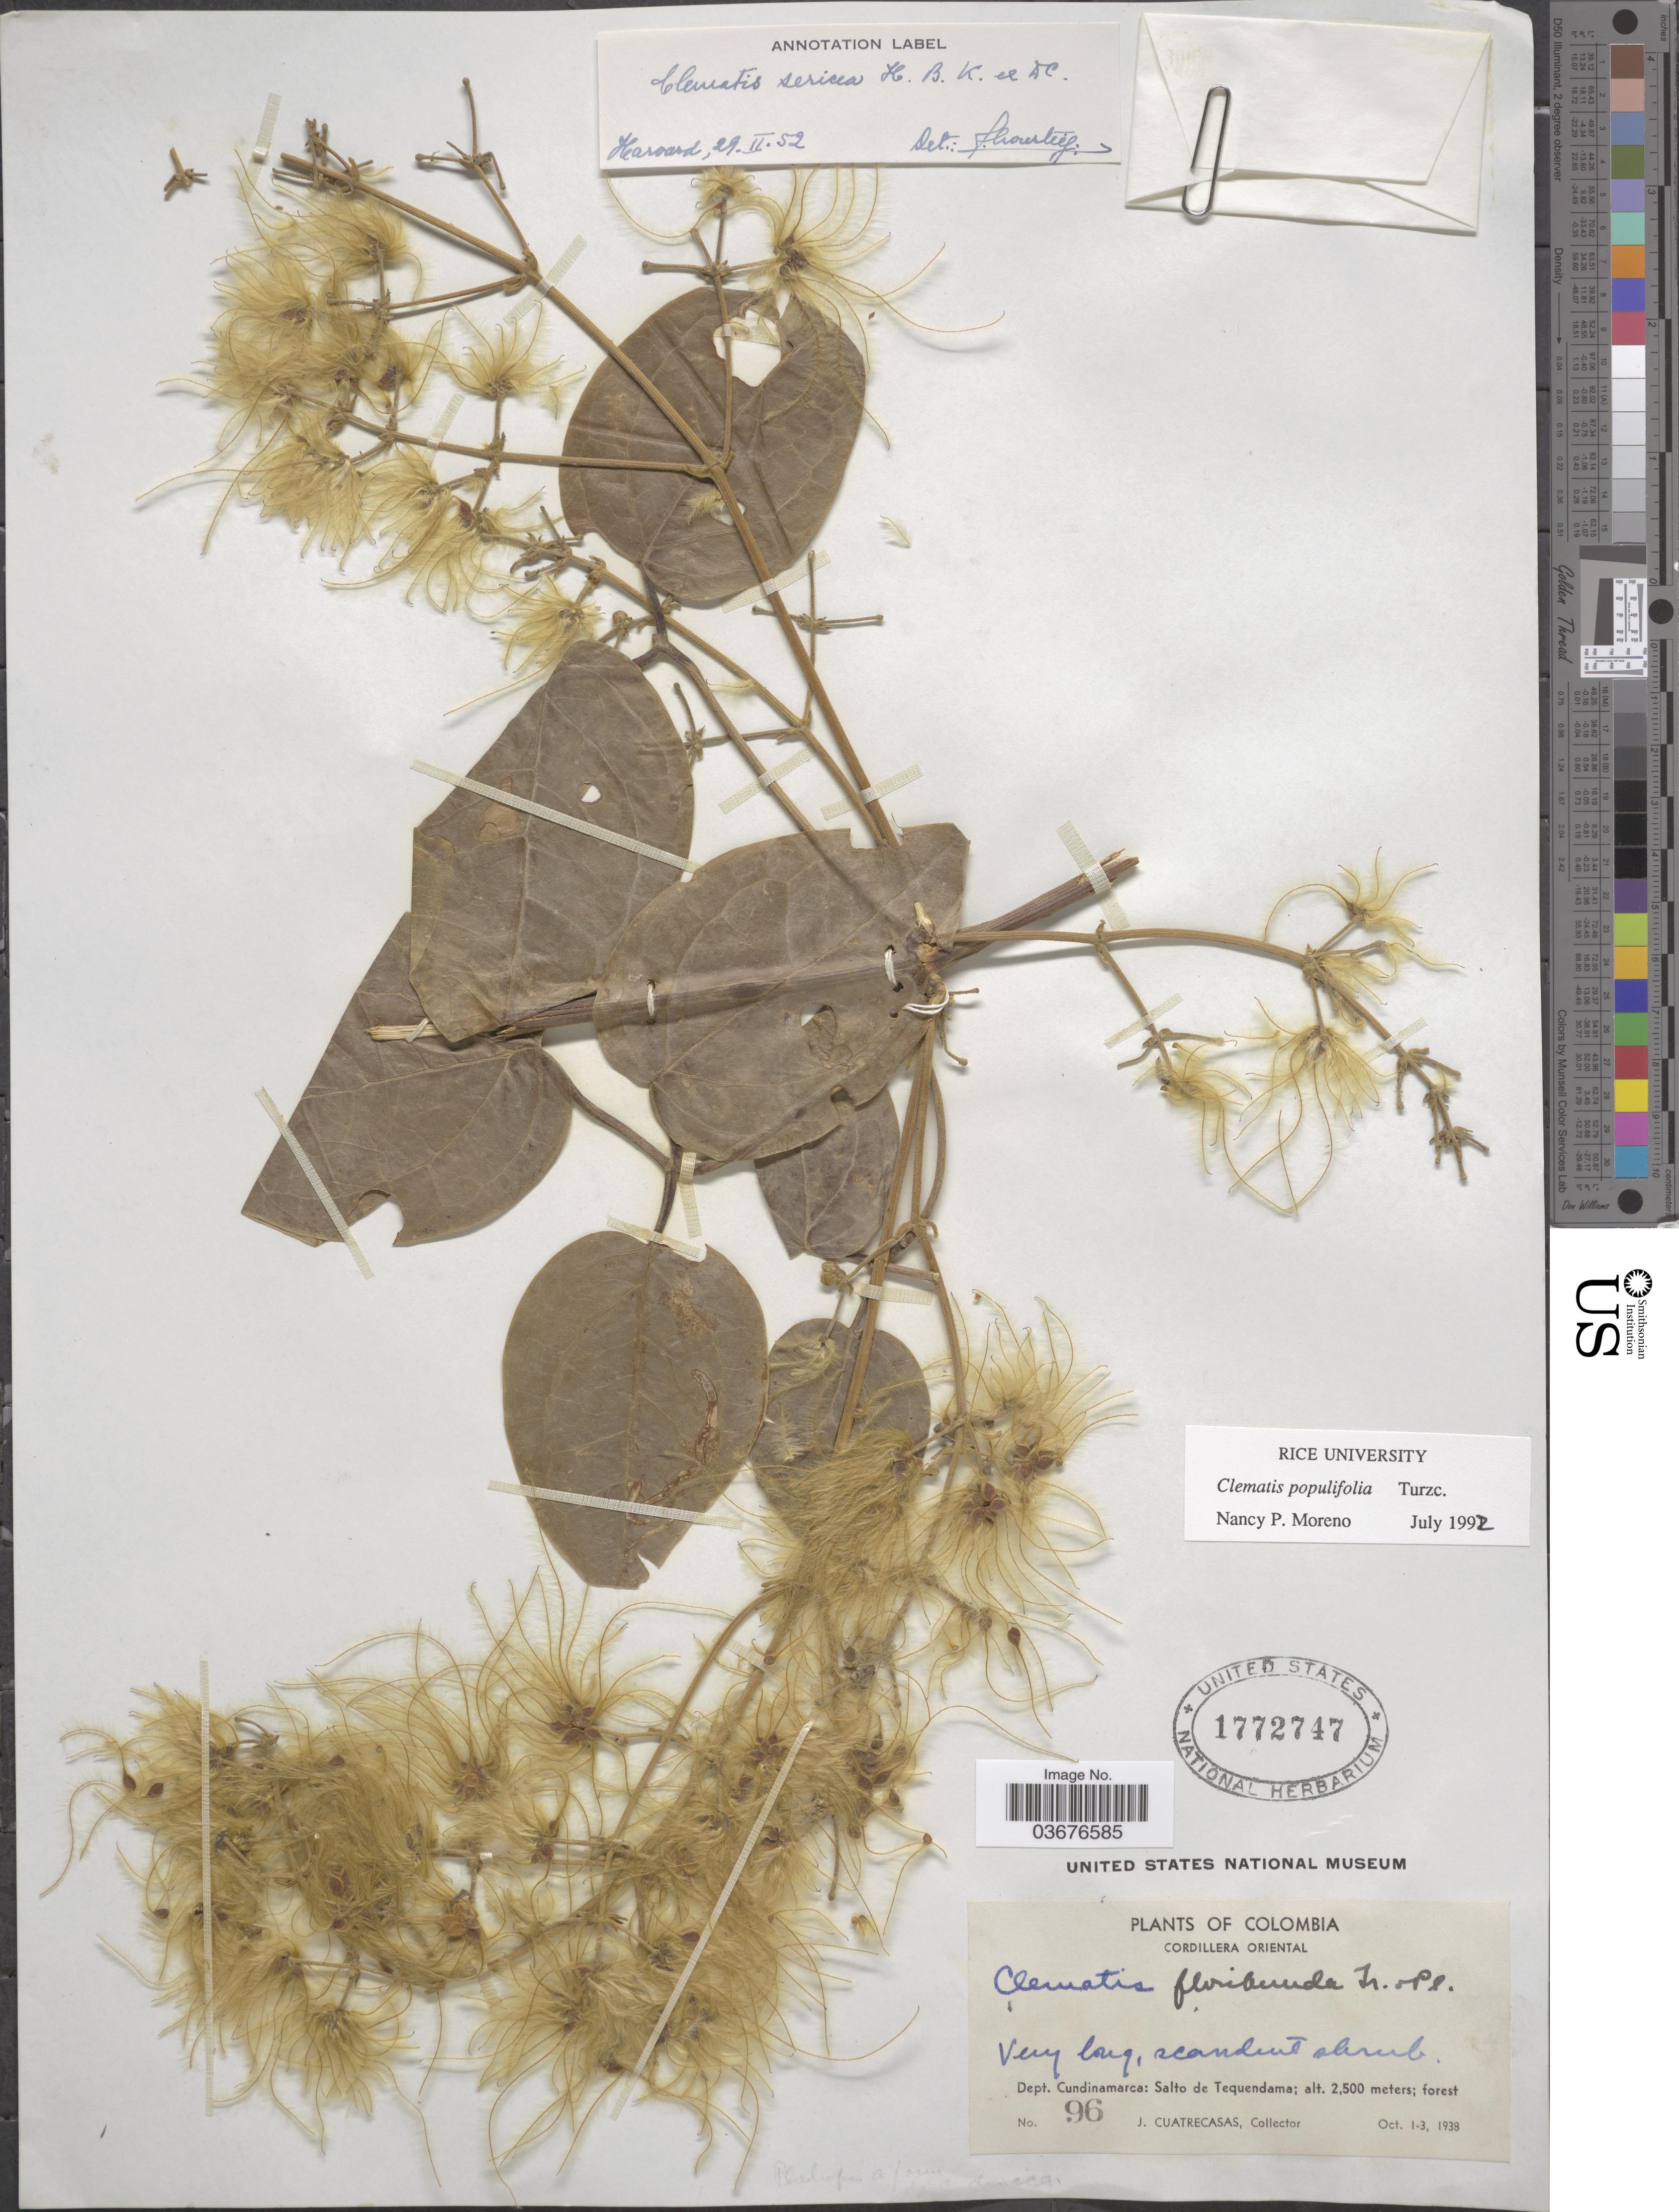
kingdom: Plantae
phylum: Tracheophyta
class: Magnoliopsida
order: Ranunculales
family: Ranunculaceae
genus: Clematis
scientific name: Clematis populifolia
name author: Turcz.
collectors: J. Cuatrecasas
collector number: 96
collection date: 1938-10-01/1938-10-03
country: Colombia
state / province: Cundinamarca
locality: Cordillera Oriental, Dept. Cundinamarca: Salto de Tequendama.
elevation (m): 2500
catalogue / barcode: US 1772747